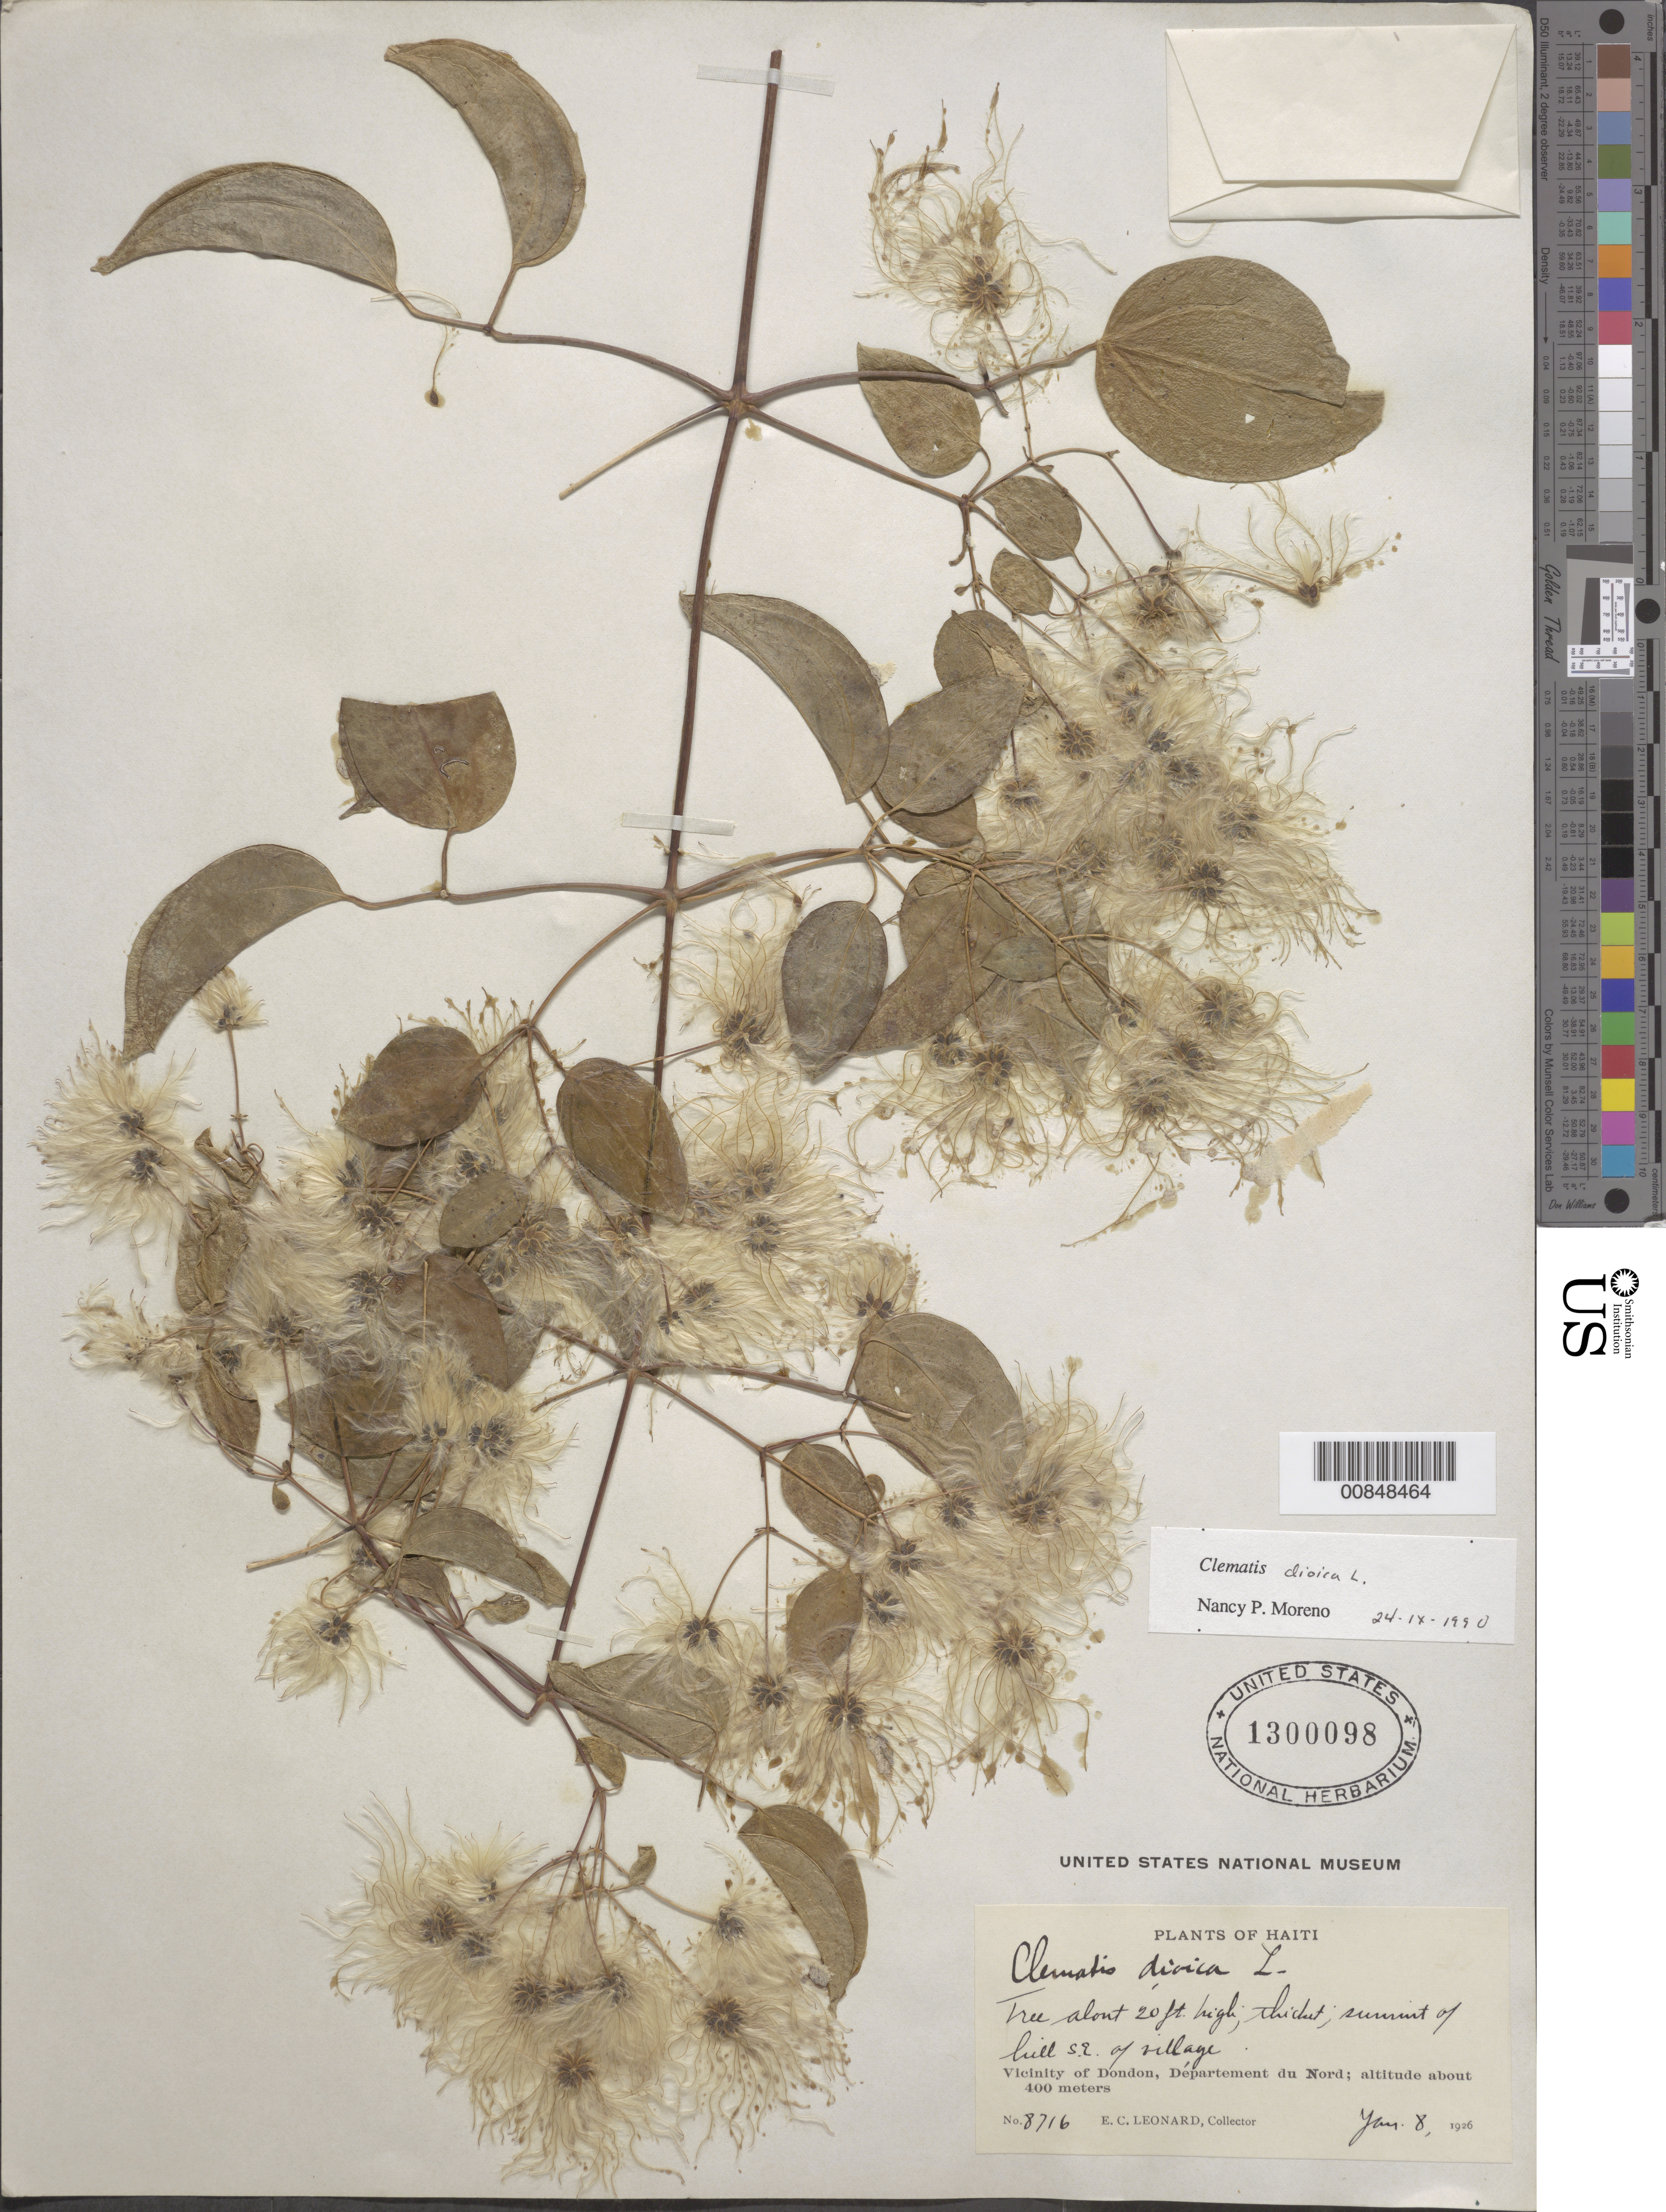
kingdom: Plantae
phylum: Tracheophyta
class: Magnoliopsida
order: Ranunculales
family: Ranunculaceae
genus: Clematis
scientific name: Clematis dioica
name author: L.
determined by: Moreno, N. P.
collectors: E. C. Leonard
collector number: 8716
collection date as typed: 08 Jan 1926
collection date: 1926-01-08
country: Haiti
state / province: Nord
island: Hispaniola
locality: Vicinity of Dondon. Summit of hill SE of village.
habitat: Tree about 20 ft high; thicket; summit of hill.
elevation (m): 400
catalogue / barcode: US 1300098